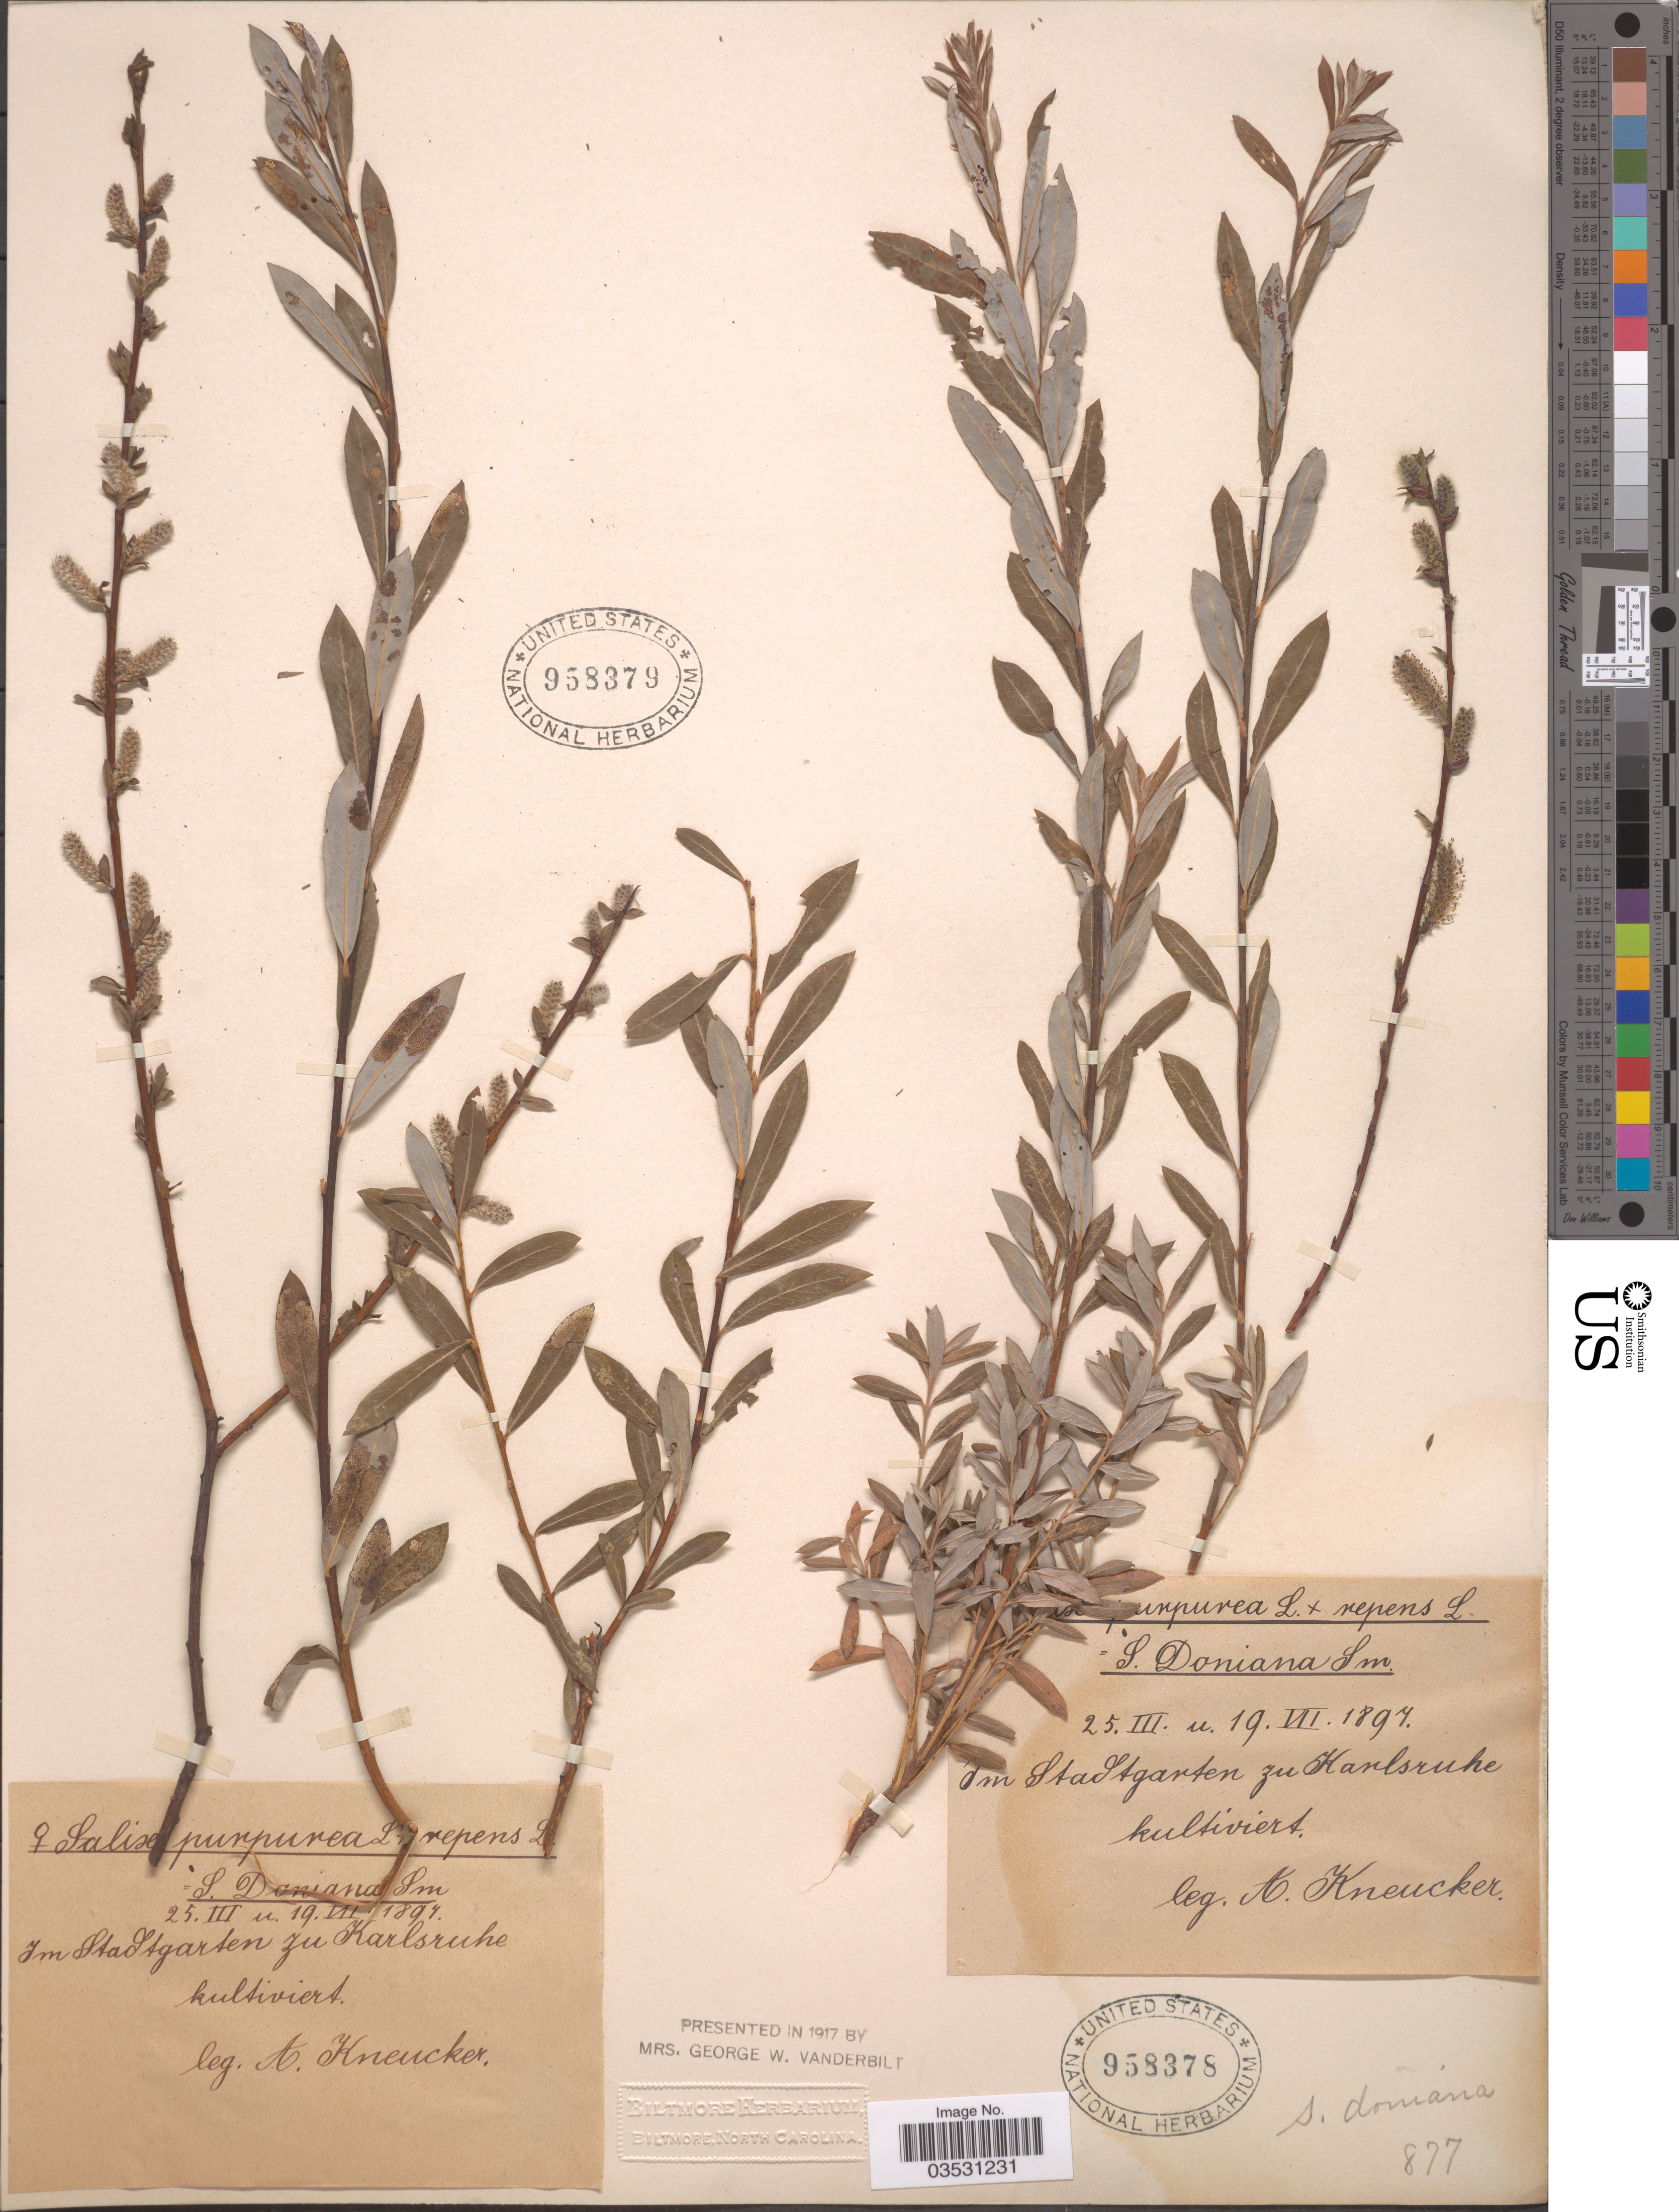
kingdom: Plantae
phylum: Tracheophyta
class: Magnoliopsida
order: Malpighiales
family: Salicaceae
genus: Salix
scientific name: Salix purpurea x S. repens L.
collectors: A. Kneucker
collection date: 1897-03-25/1897-07-19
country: Germany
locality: Im stadtgarten zu Karlsruhe kultiviert.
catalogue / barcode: US 958378-2